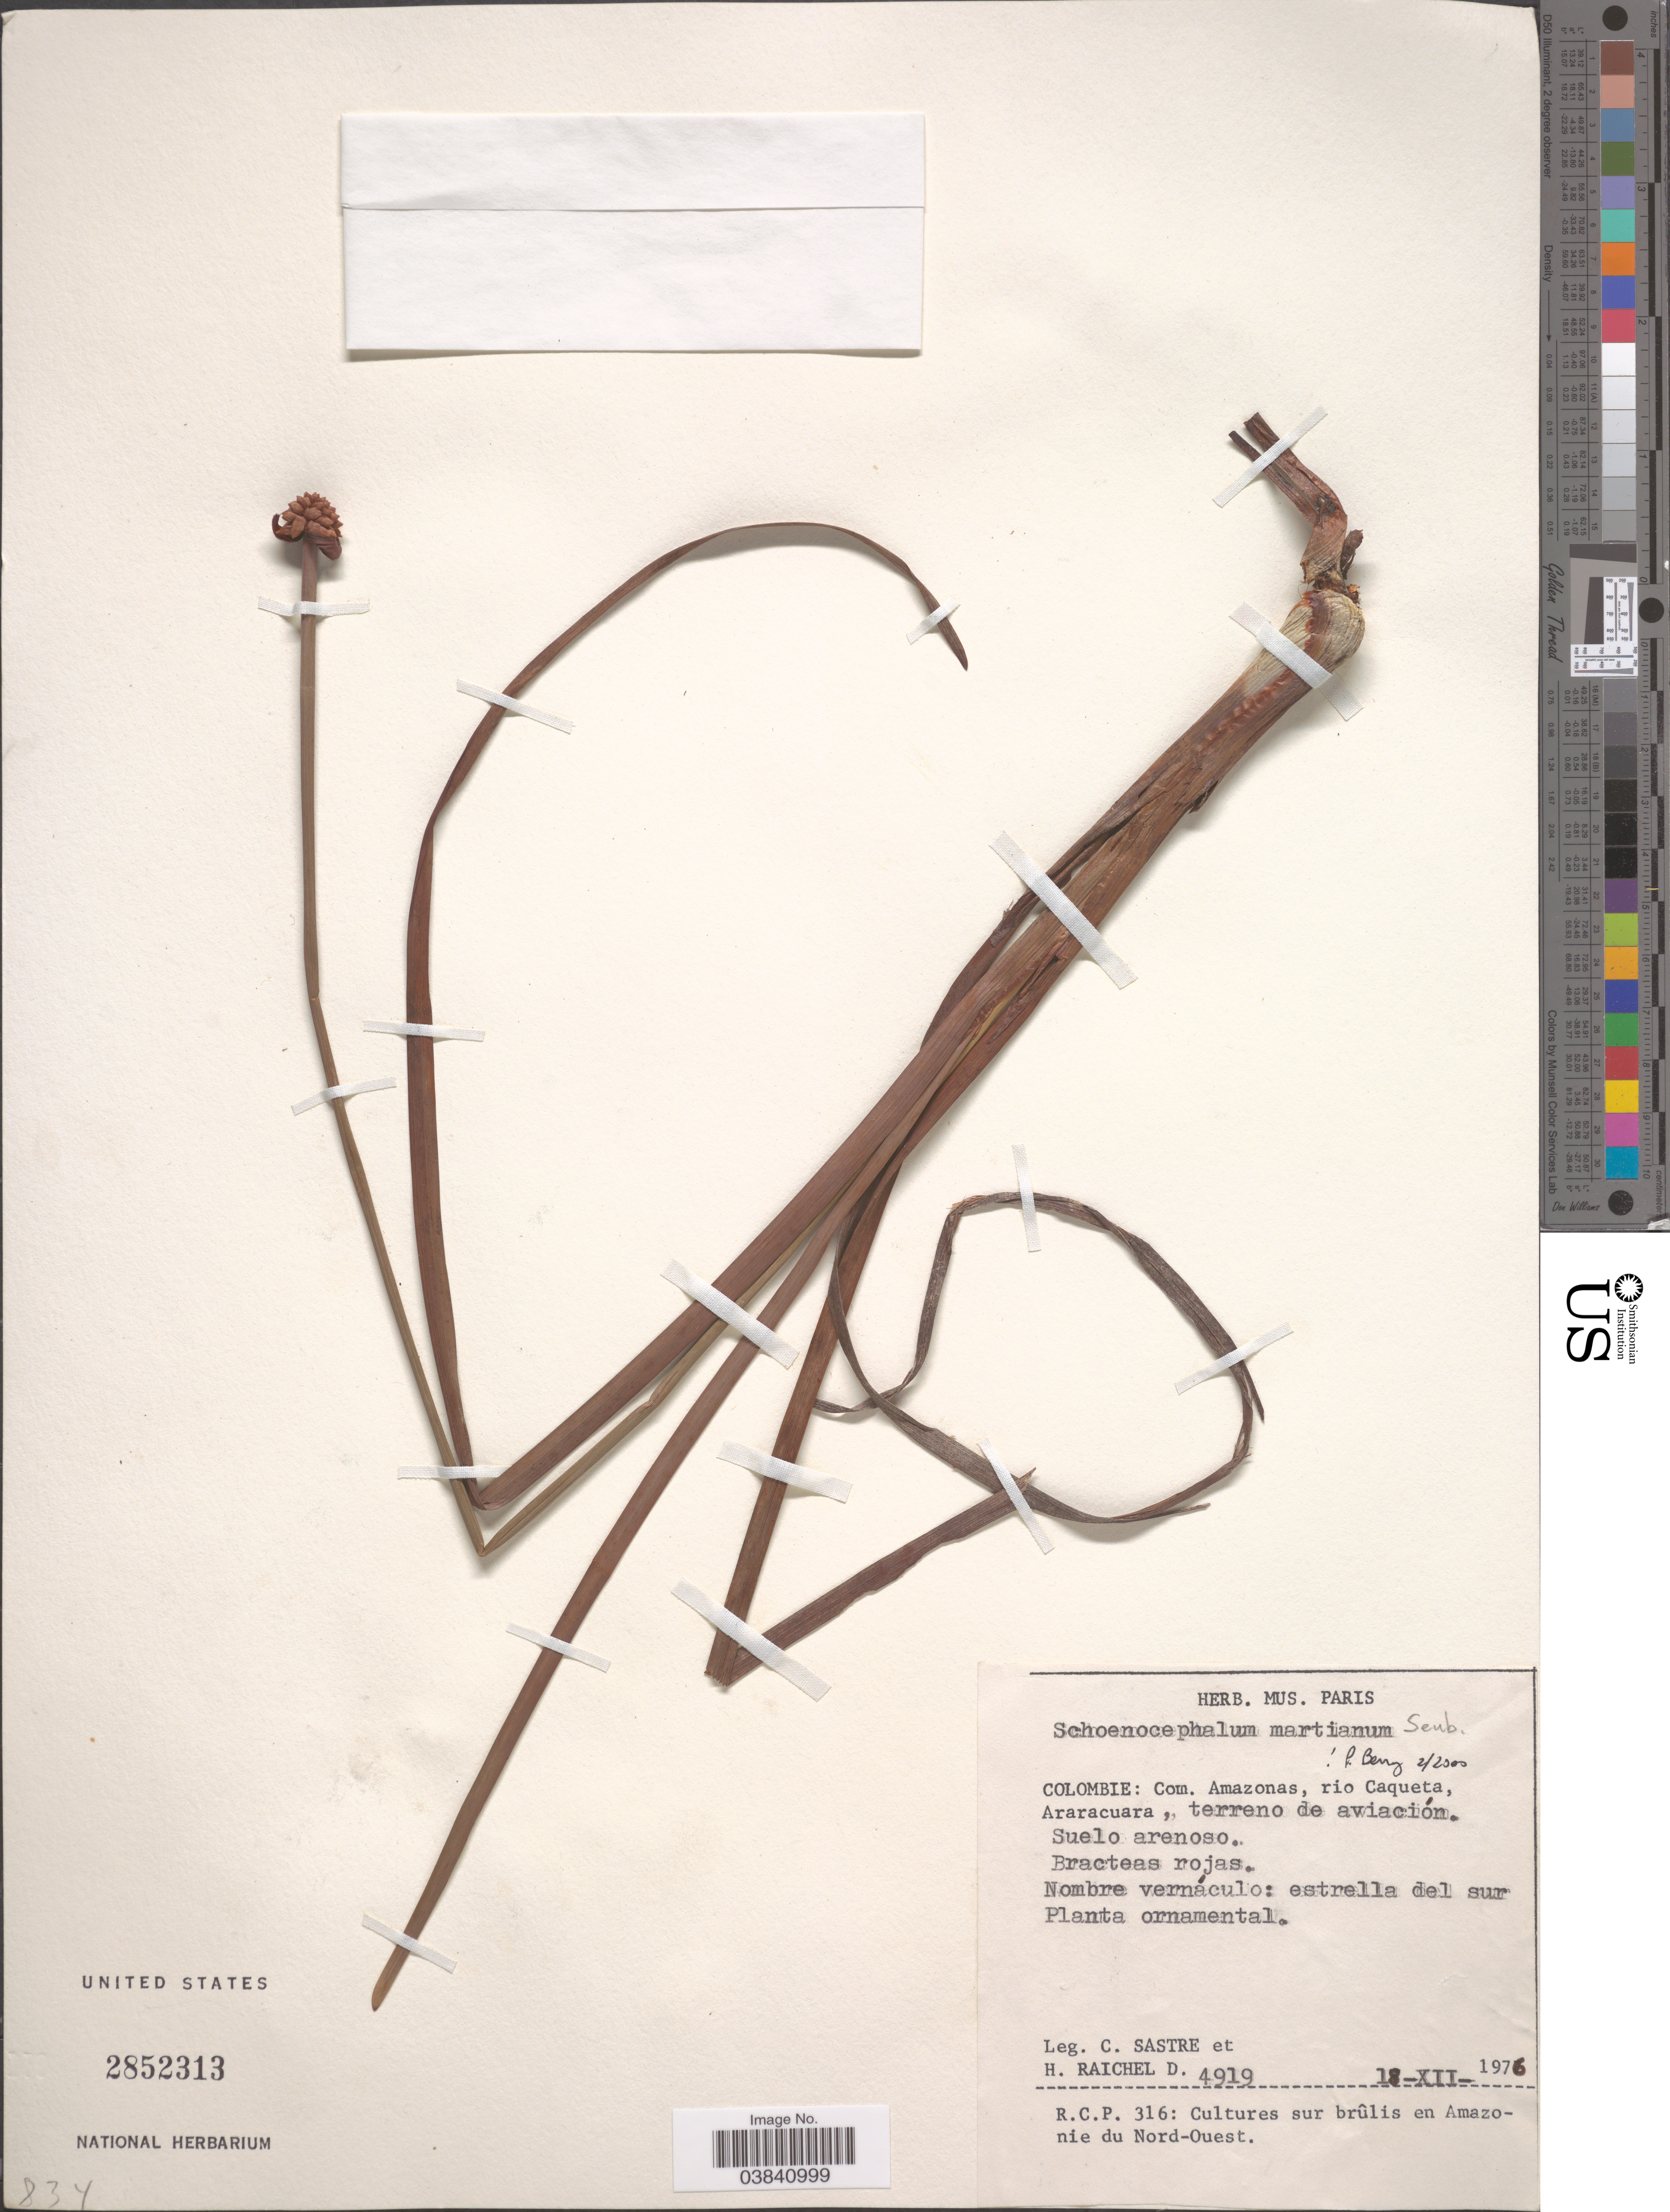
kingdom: Plantae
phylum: Tracheophyta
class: Liliopsida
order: Poales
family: Rapateaceae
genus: Schoenocephalium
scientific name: Schoenocephalium martianum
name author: Seub.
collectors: C. Sastre & H. Raichel D.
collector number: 4919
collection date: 1976-12-18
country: Colombia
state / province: Amazônas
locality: Com. Amazonas, rio Caqueta, Araracuara, terreno de aviación.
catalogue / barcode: US 2852313